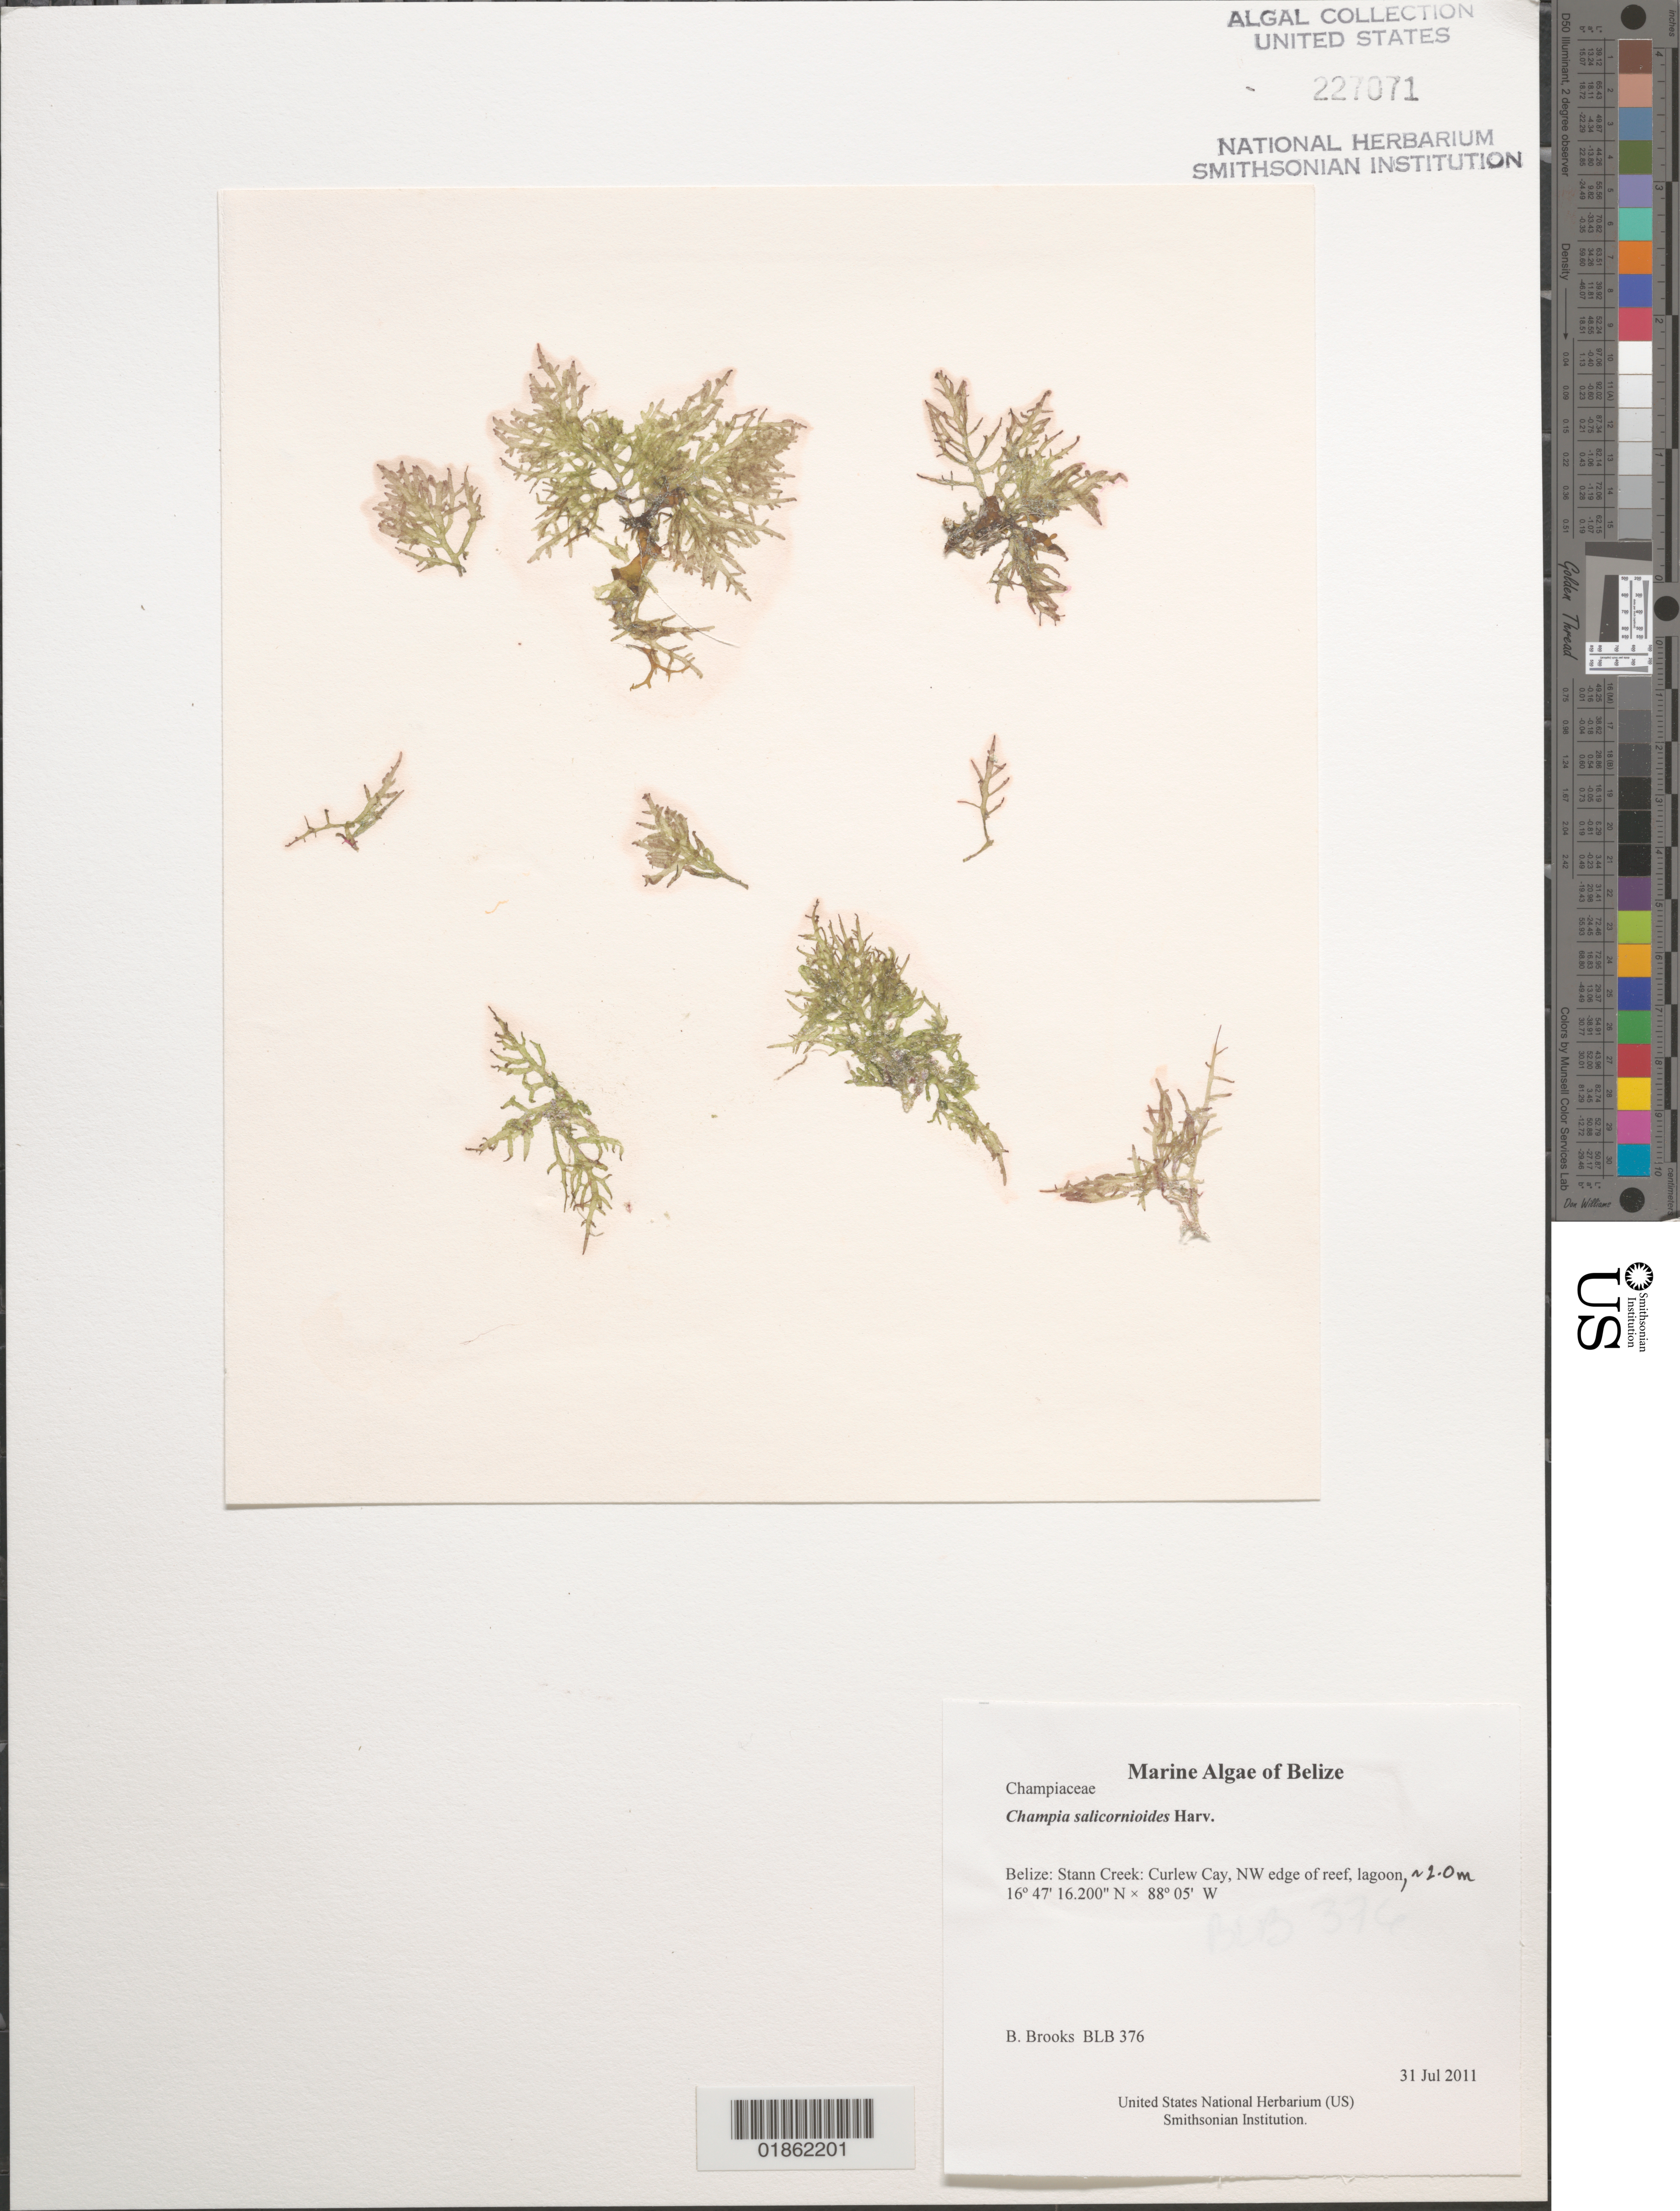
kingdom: Plantae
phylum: Rhodophyta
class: Florideophyceae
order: Rhodymeniales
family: Champiaceae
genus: Champia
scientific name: Champia salicornioides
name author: Harv.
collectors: B. Brooks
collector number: BLB 376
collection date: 2011-07-31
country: Belize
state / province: Stann Creek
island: Curlew Cay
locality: Curlew Cay, NW edge of reef, lagoon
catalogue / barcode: US 227071